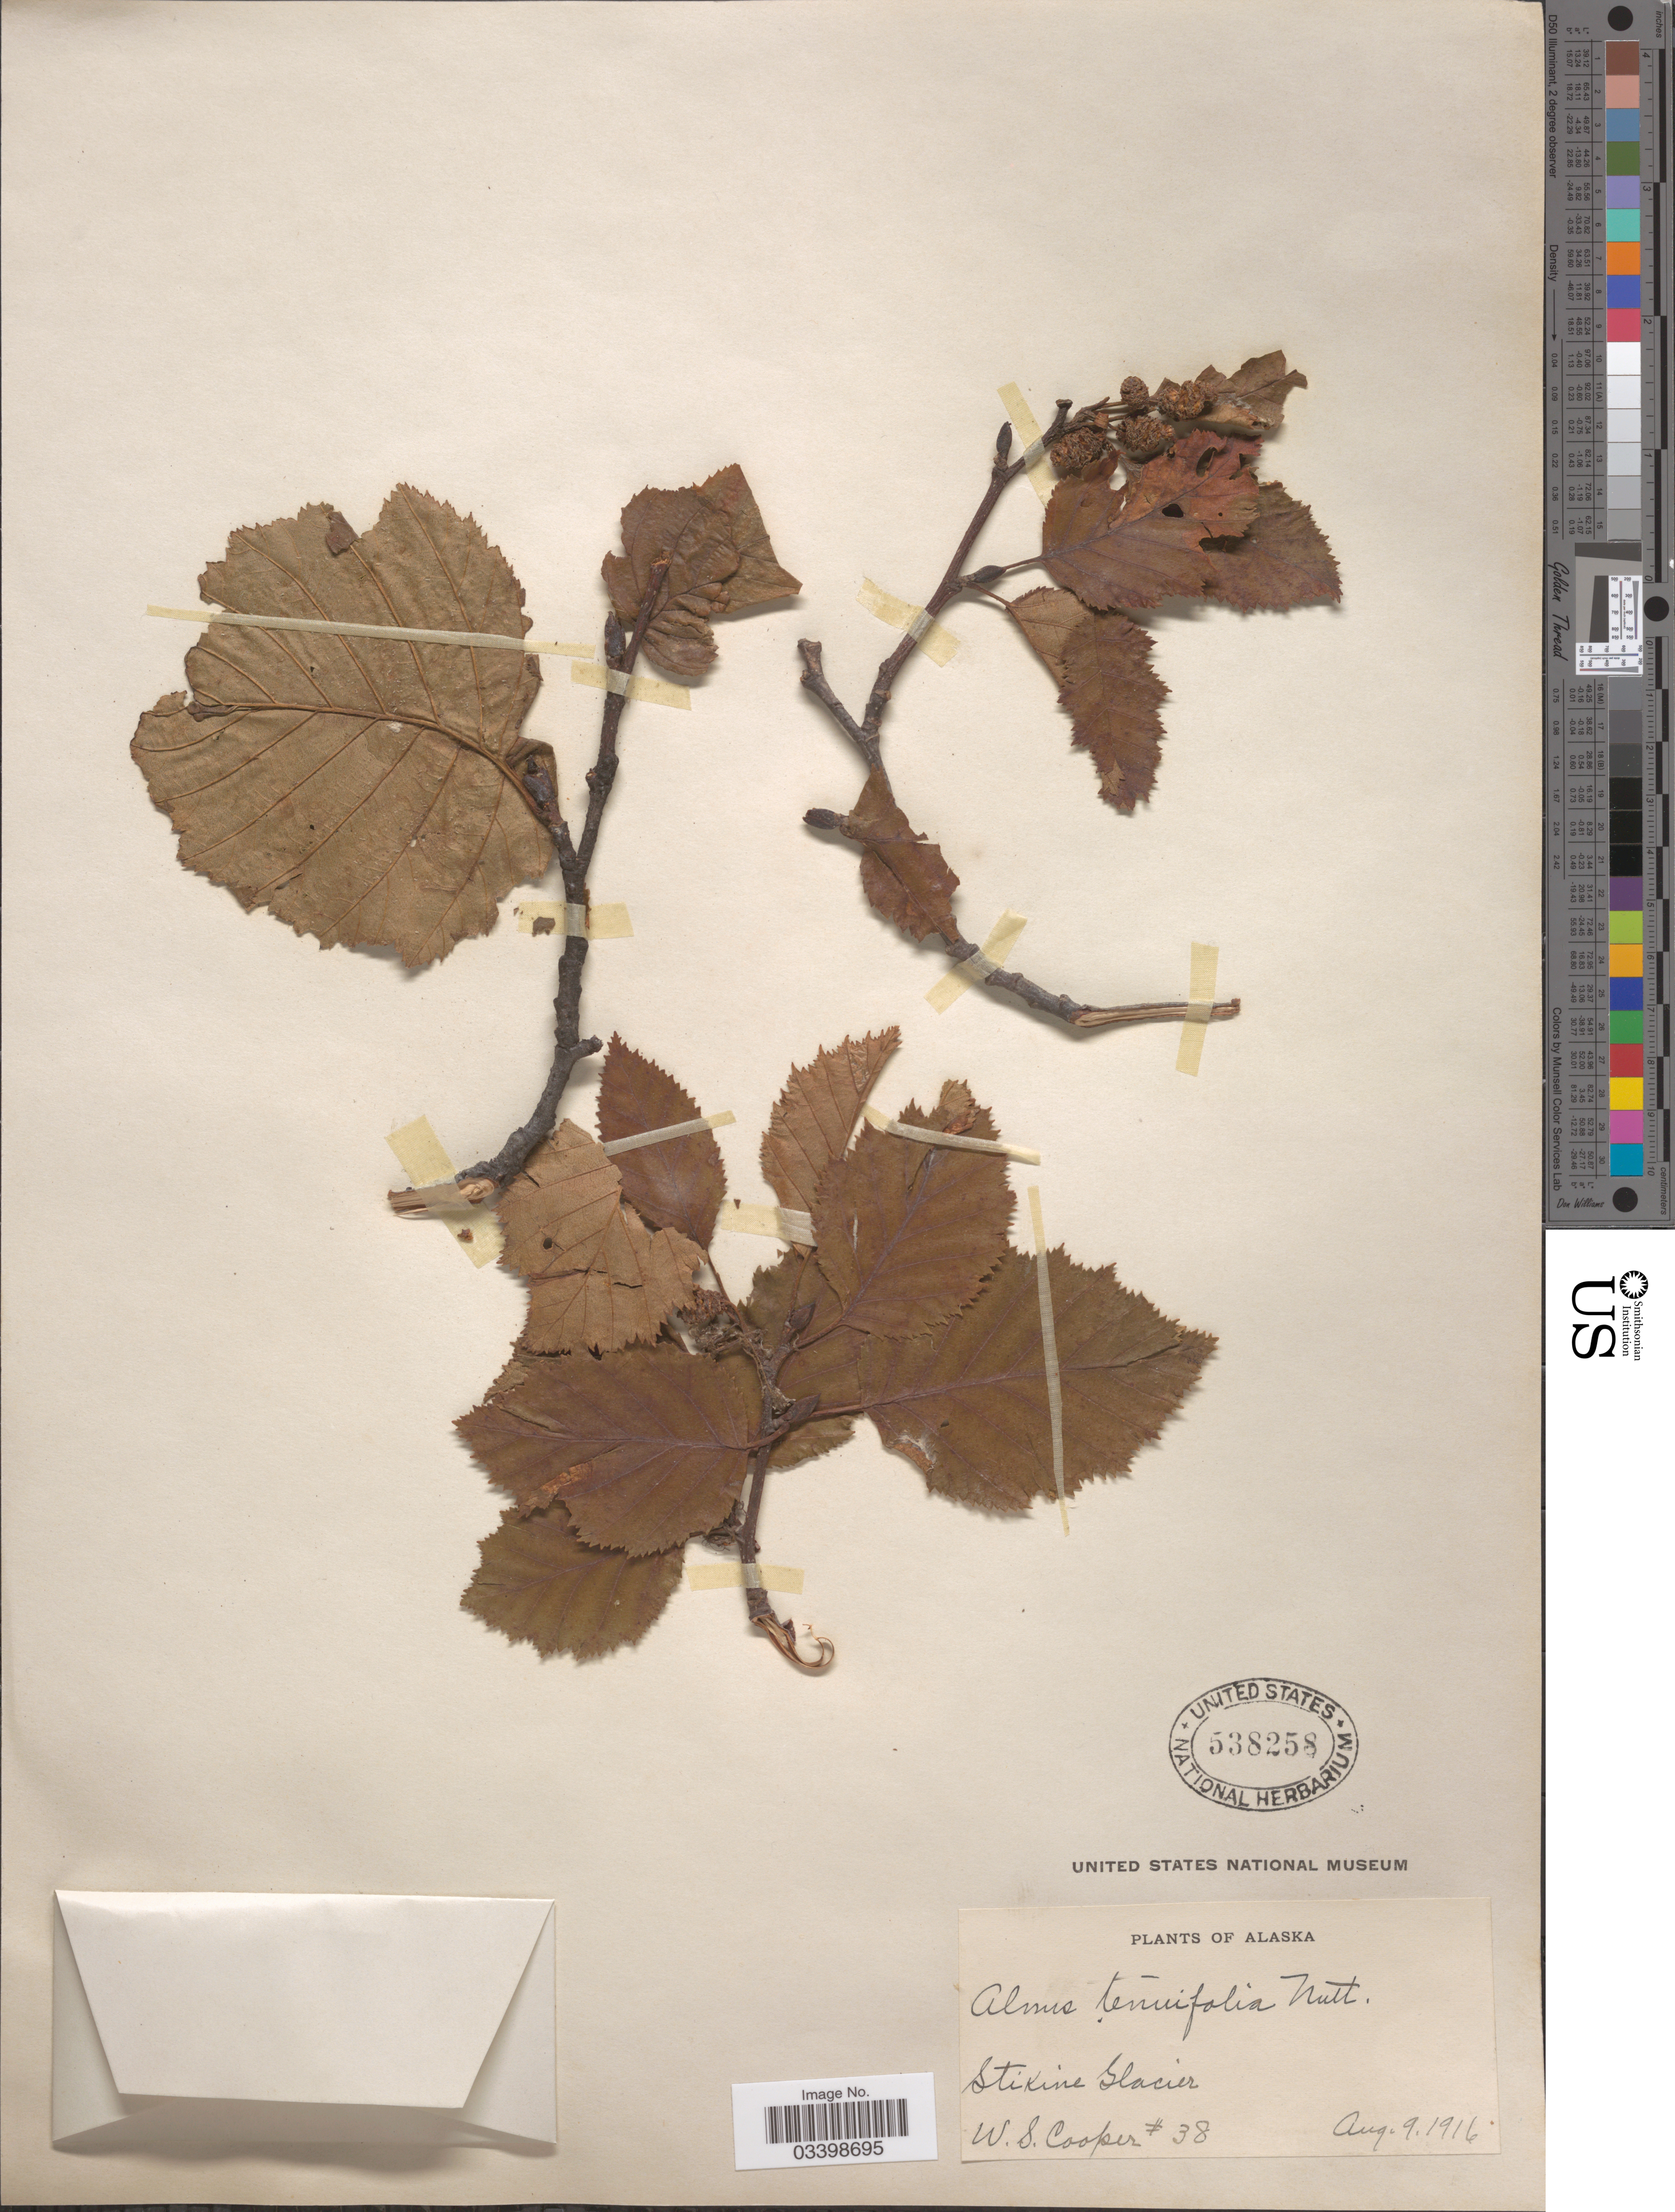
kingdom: Plantae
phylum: Tracheophyta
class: Magnoliopsida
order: Fagales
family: Betulaceae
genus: Alnus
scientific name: Alnus viridis subsp. sinuata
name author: Regel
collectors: W. Cooper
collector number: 38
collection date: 1916-08-09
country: United States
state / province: Alaska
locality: Stikine Glacier.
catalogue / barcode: US 538258